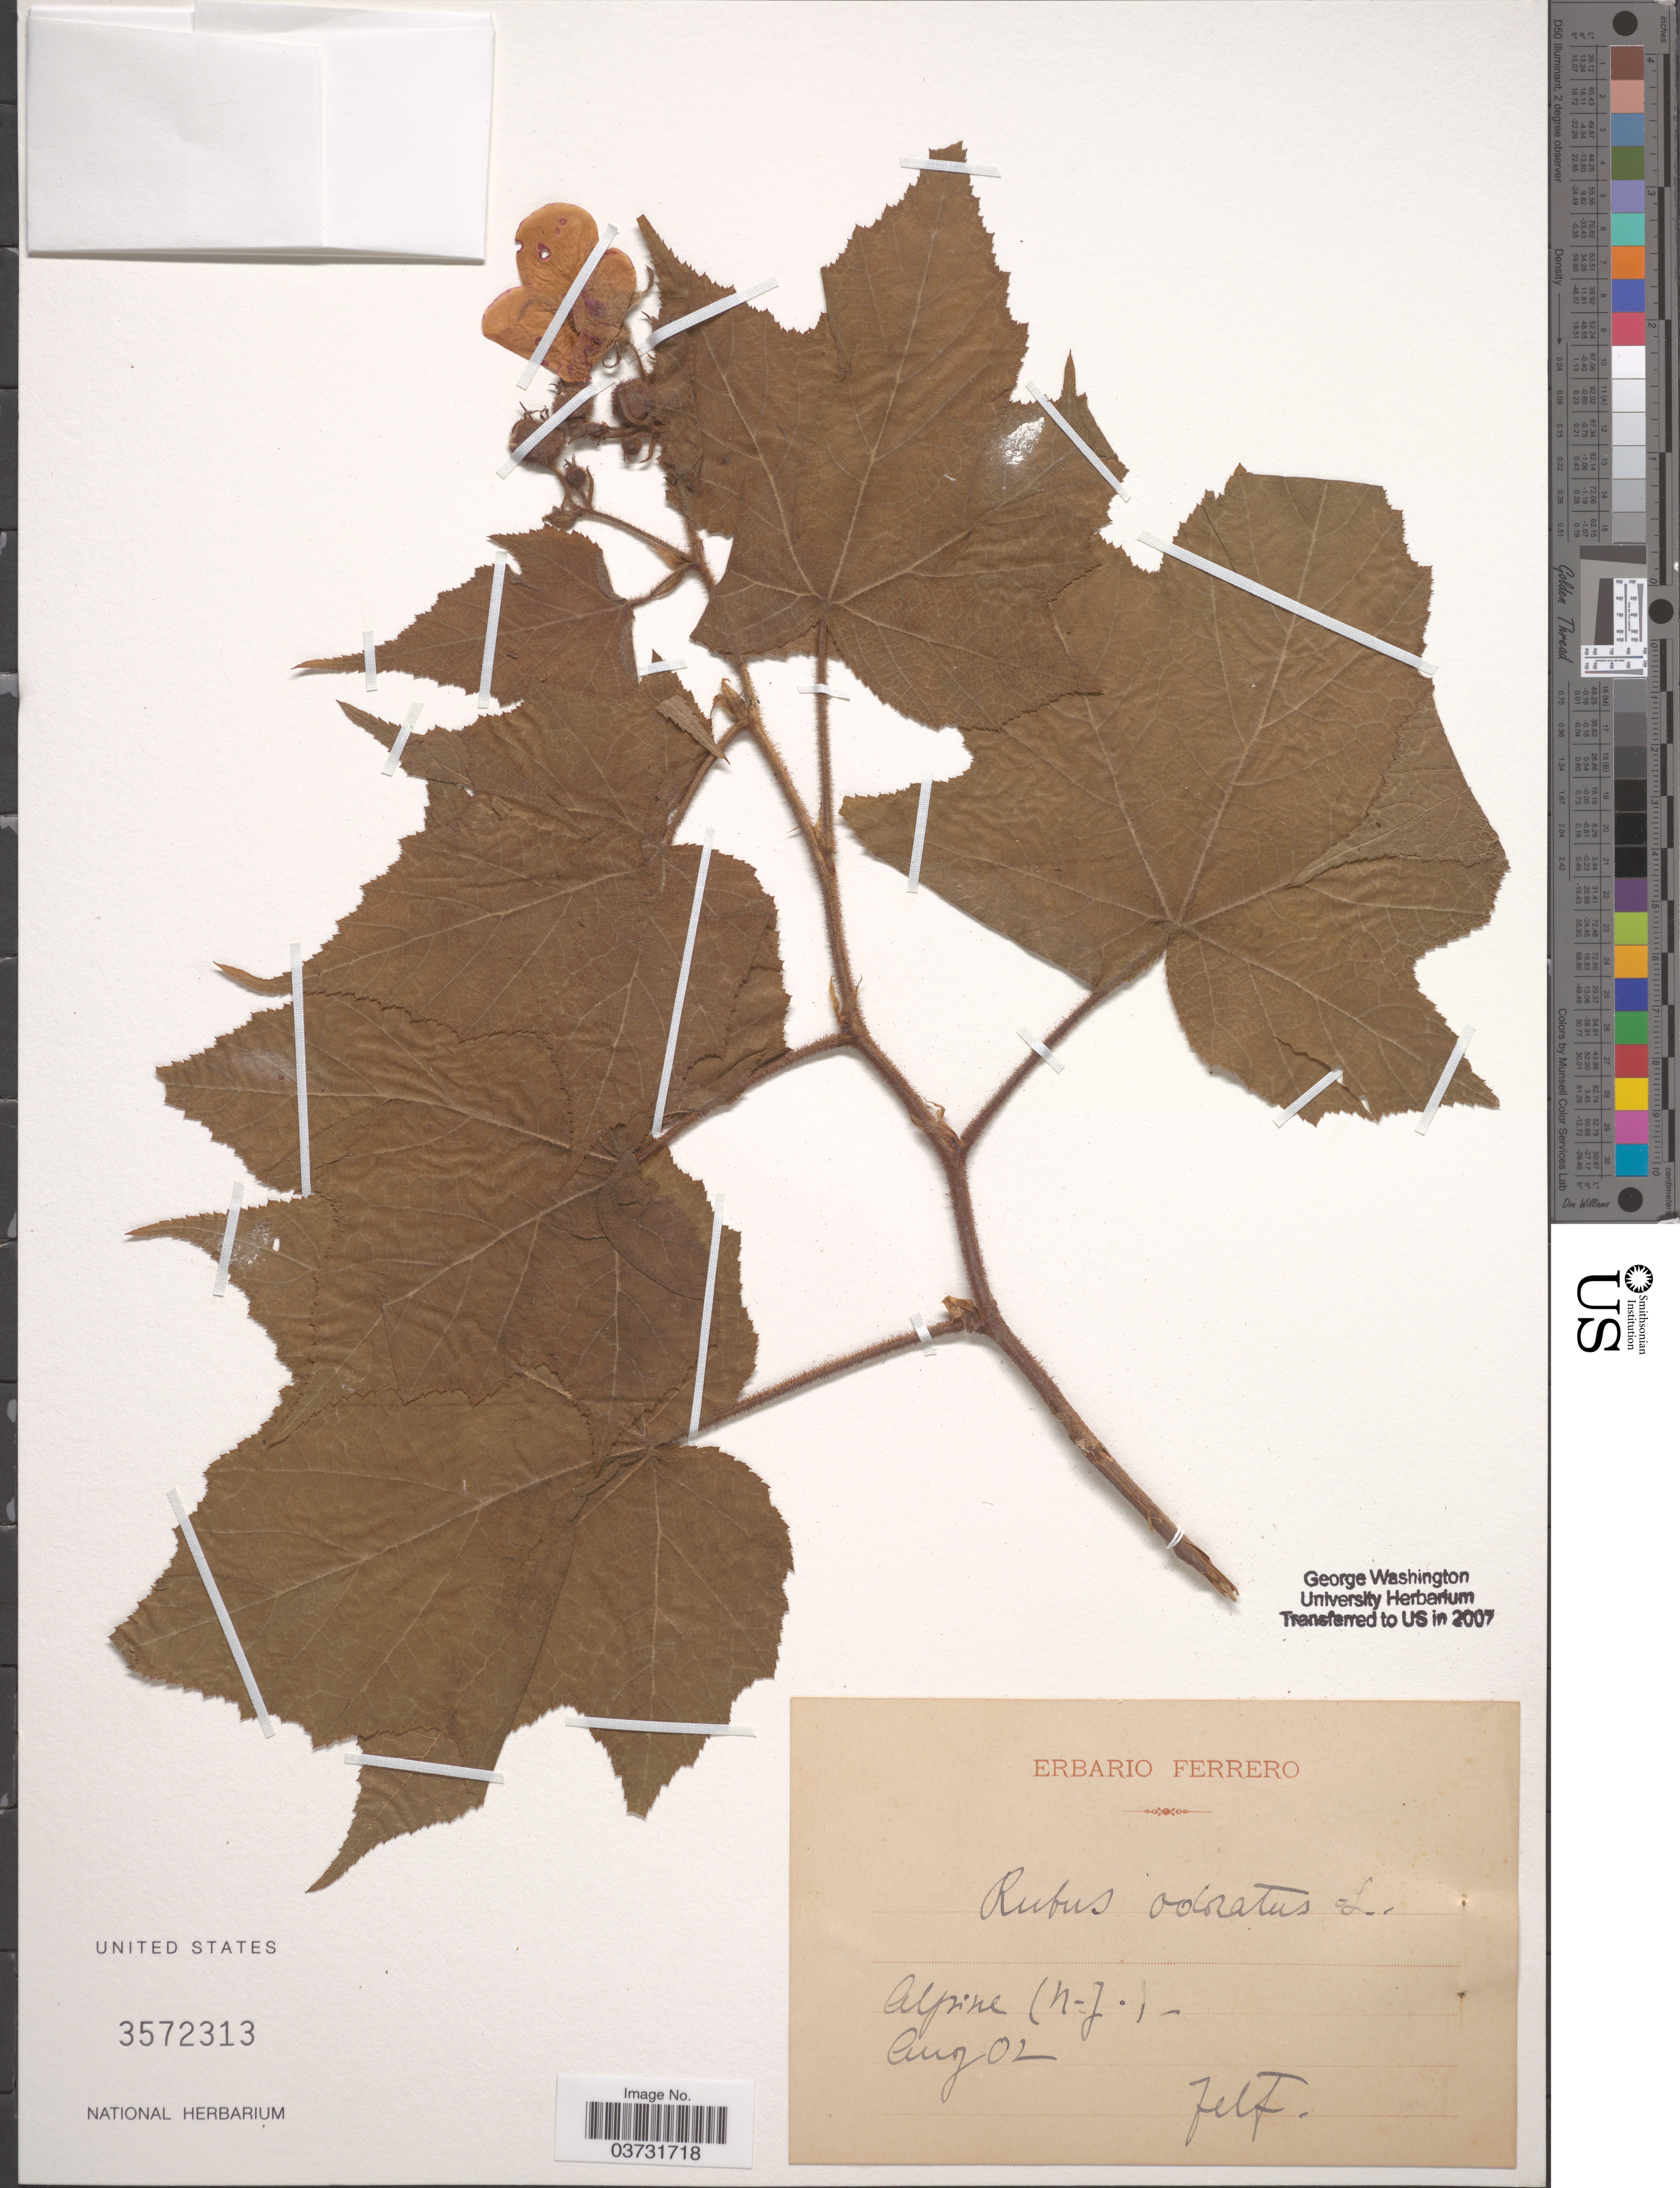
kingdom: Plantae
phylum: Tracheophyta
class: Magnoliopsida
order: Rosales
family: Rosaceae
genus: Rubus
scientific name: Rubus odoratus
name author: L.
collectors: ex herb. Ferrero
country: United States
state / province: New Jersey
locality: Alpine.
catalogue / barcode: US 3572313